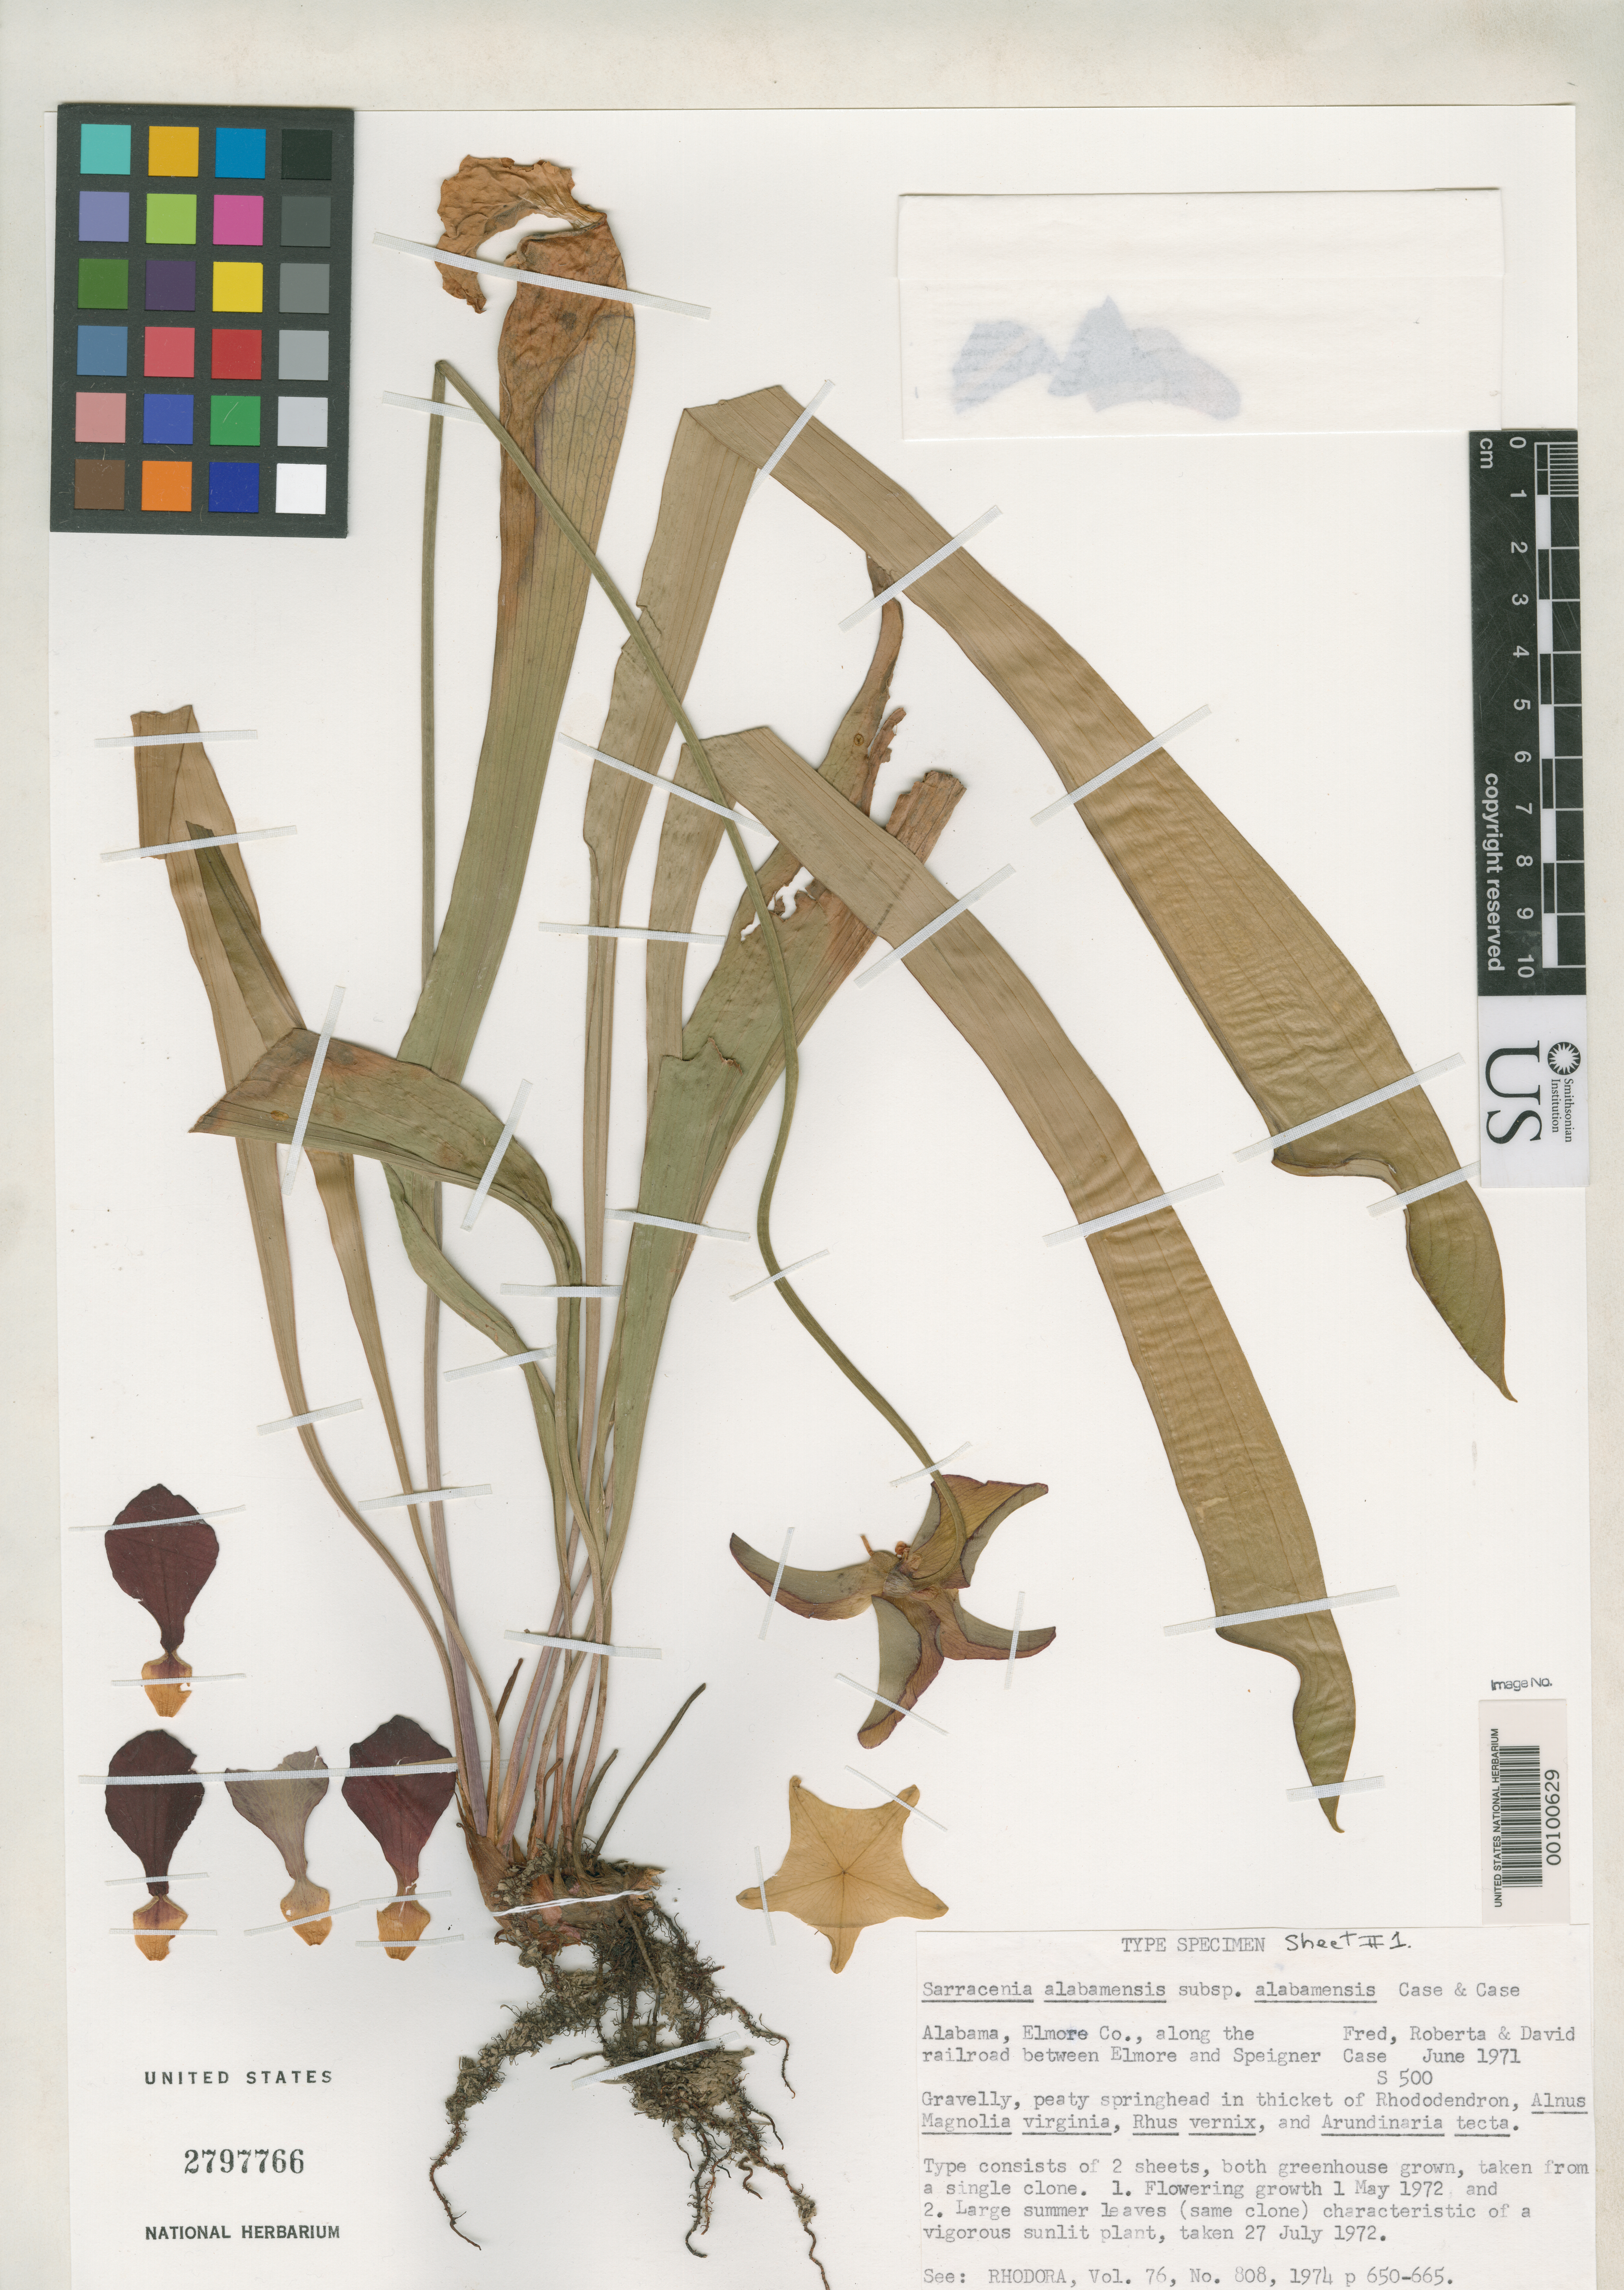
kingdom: Plantae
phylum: Tracheophyta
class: Magnoliopsida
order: Ericales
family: Sarraceniaceae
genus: Sarracenia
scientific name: Sarracenia alabamensis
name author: Case & R. B. Case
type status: Holotype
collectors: F. Case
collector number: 5500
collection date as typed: Jun 1971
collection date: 1971-06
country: United States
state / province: Alabama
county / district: Elmore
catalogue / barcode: US 2797766